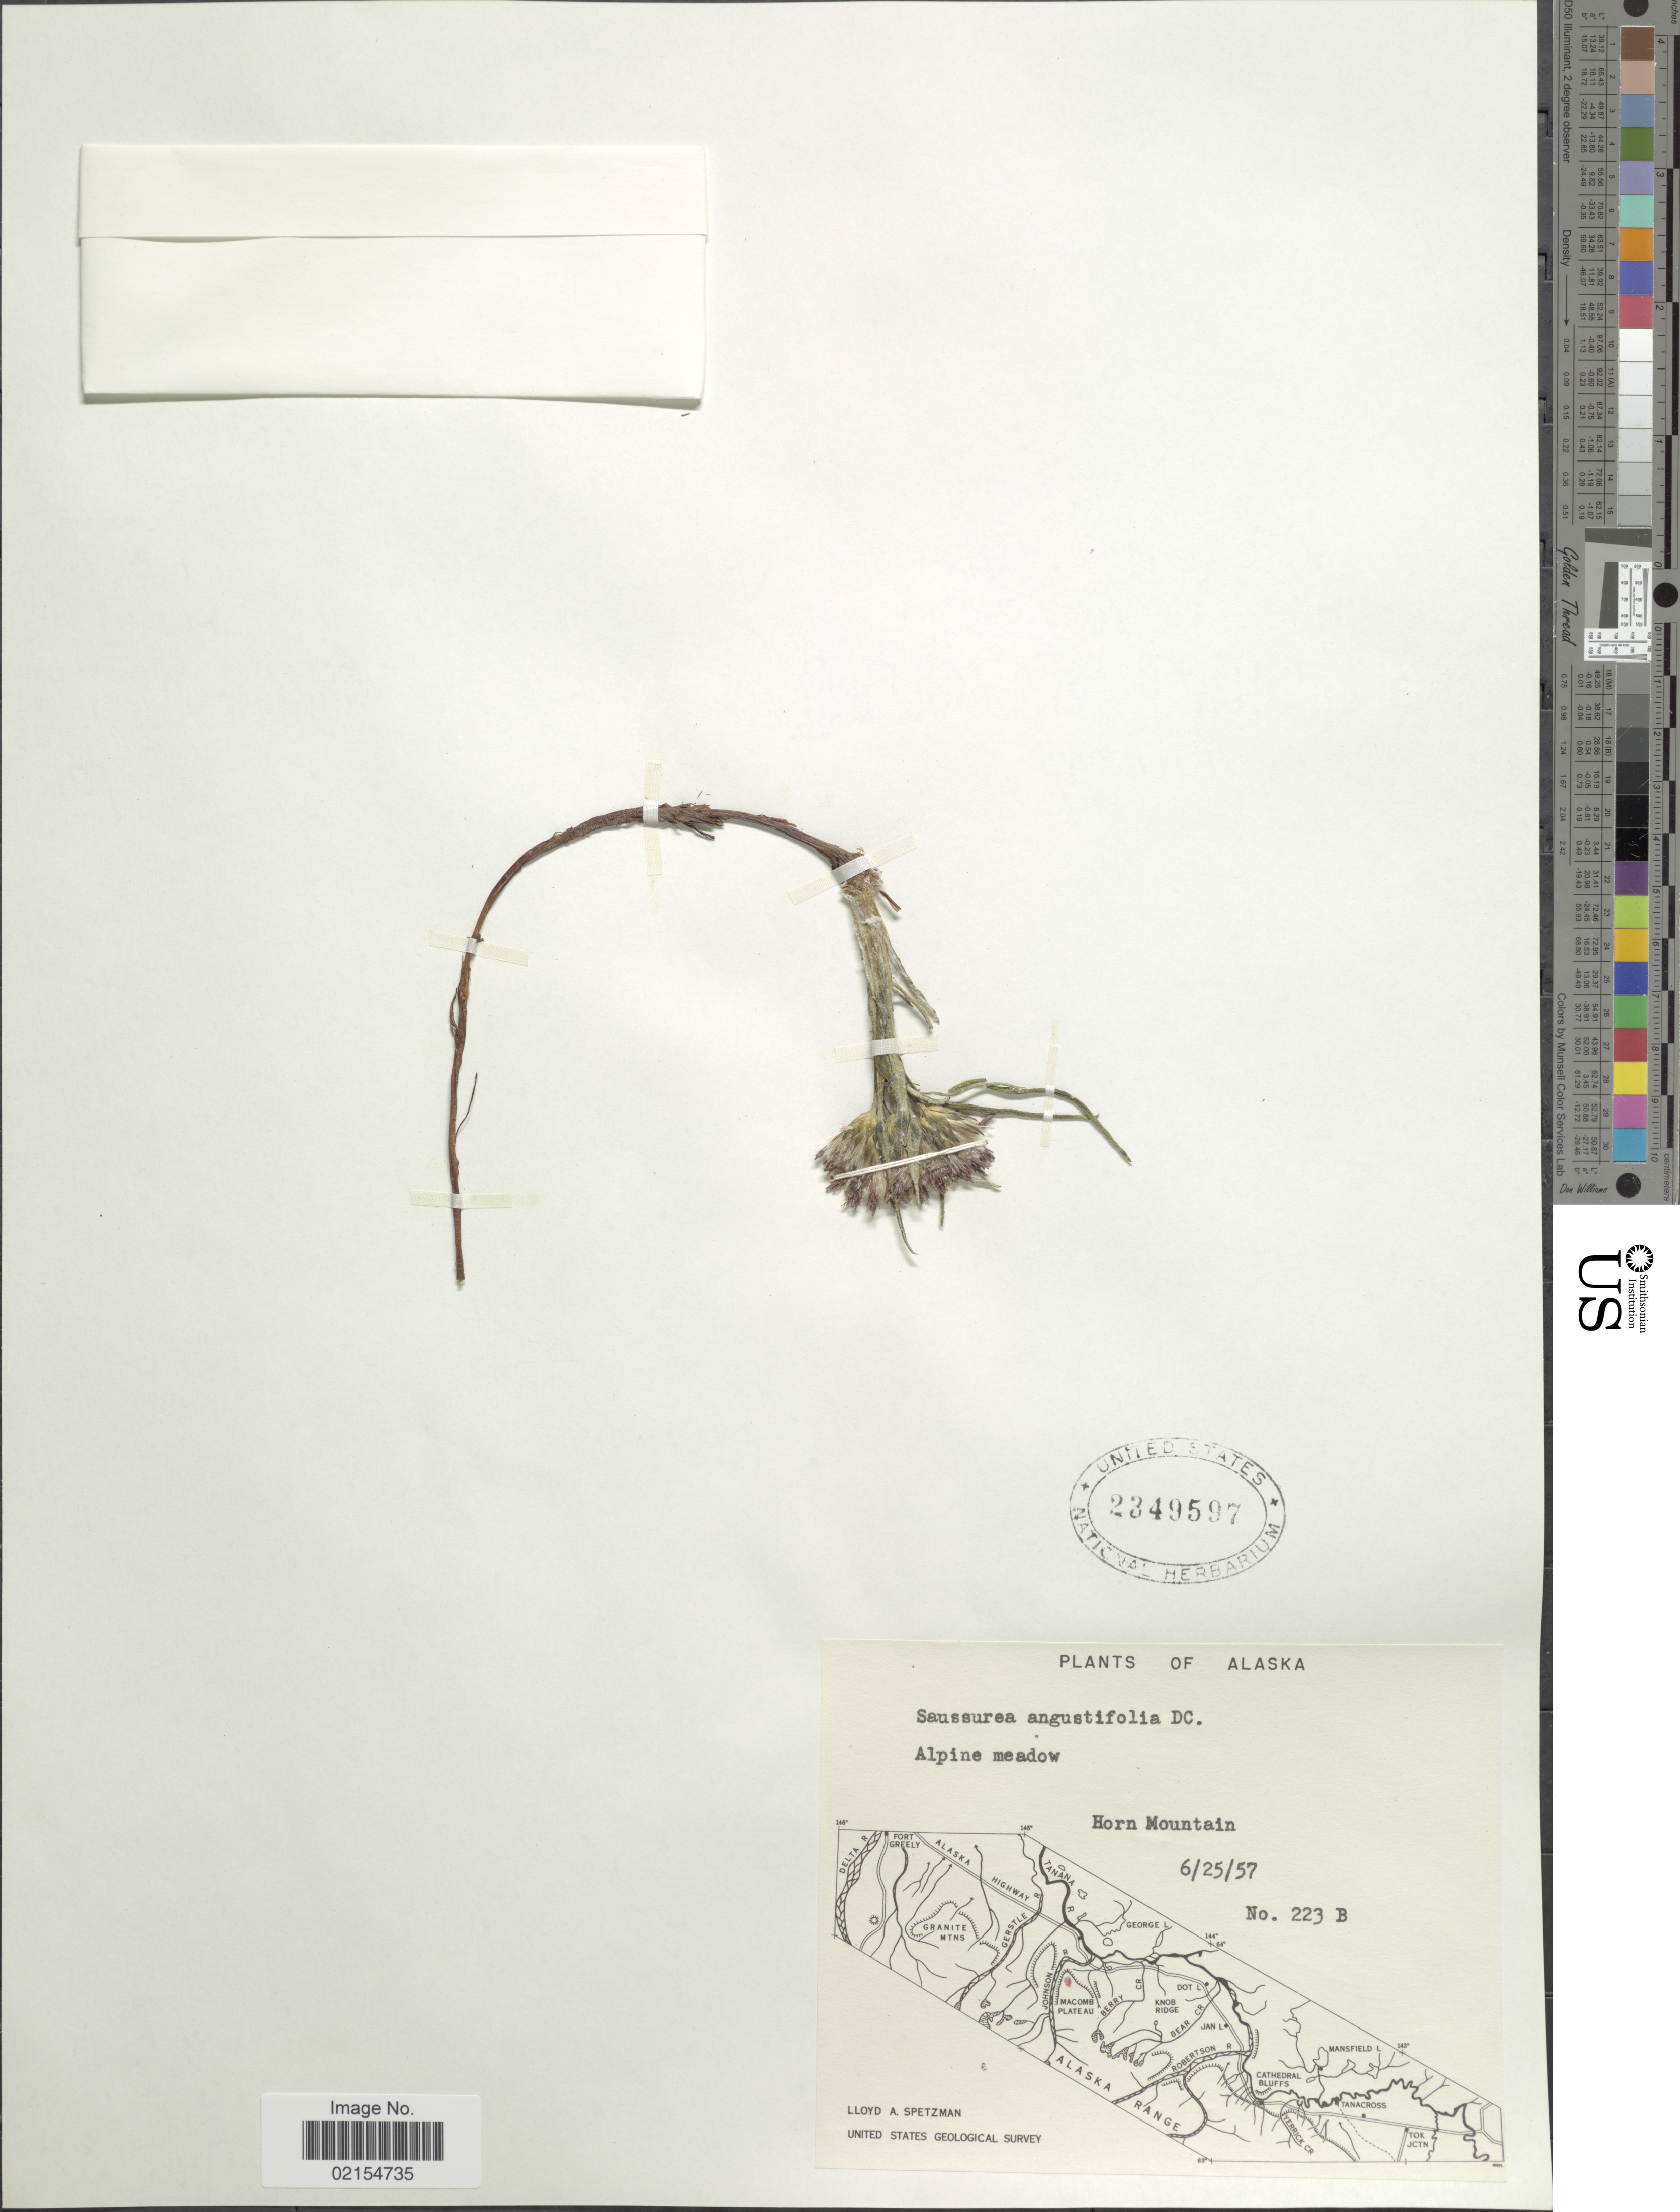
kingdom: Plantae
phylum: Tracheophyta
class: Magnoliopsida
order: Asterales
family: Asteraceae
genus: Saussurea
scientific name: Saussurea angustifolia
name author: (L.) DC.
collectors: L. Spetzman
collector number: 223 B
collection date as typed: Transcribed d/m/y: 25/6/57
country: United States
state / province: Alaska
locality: Horn Mountain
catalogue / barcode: US 2349597